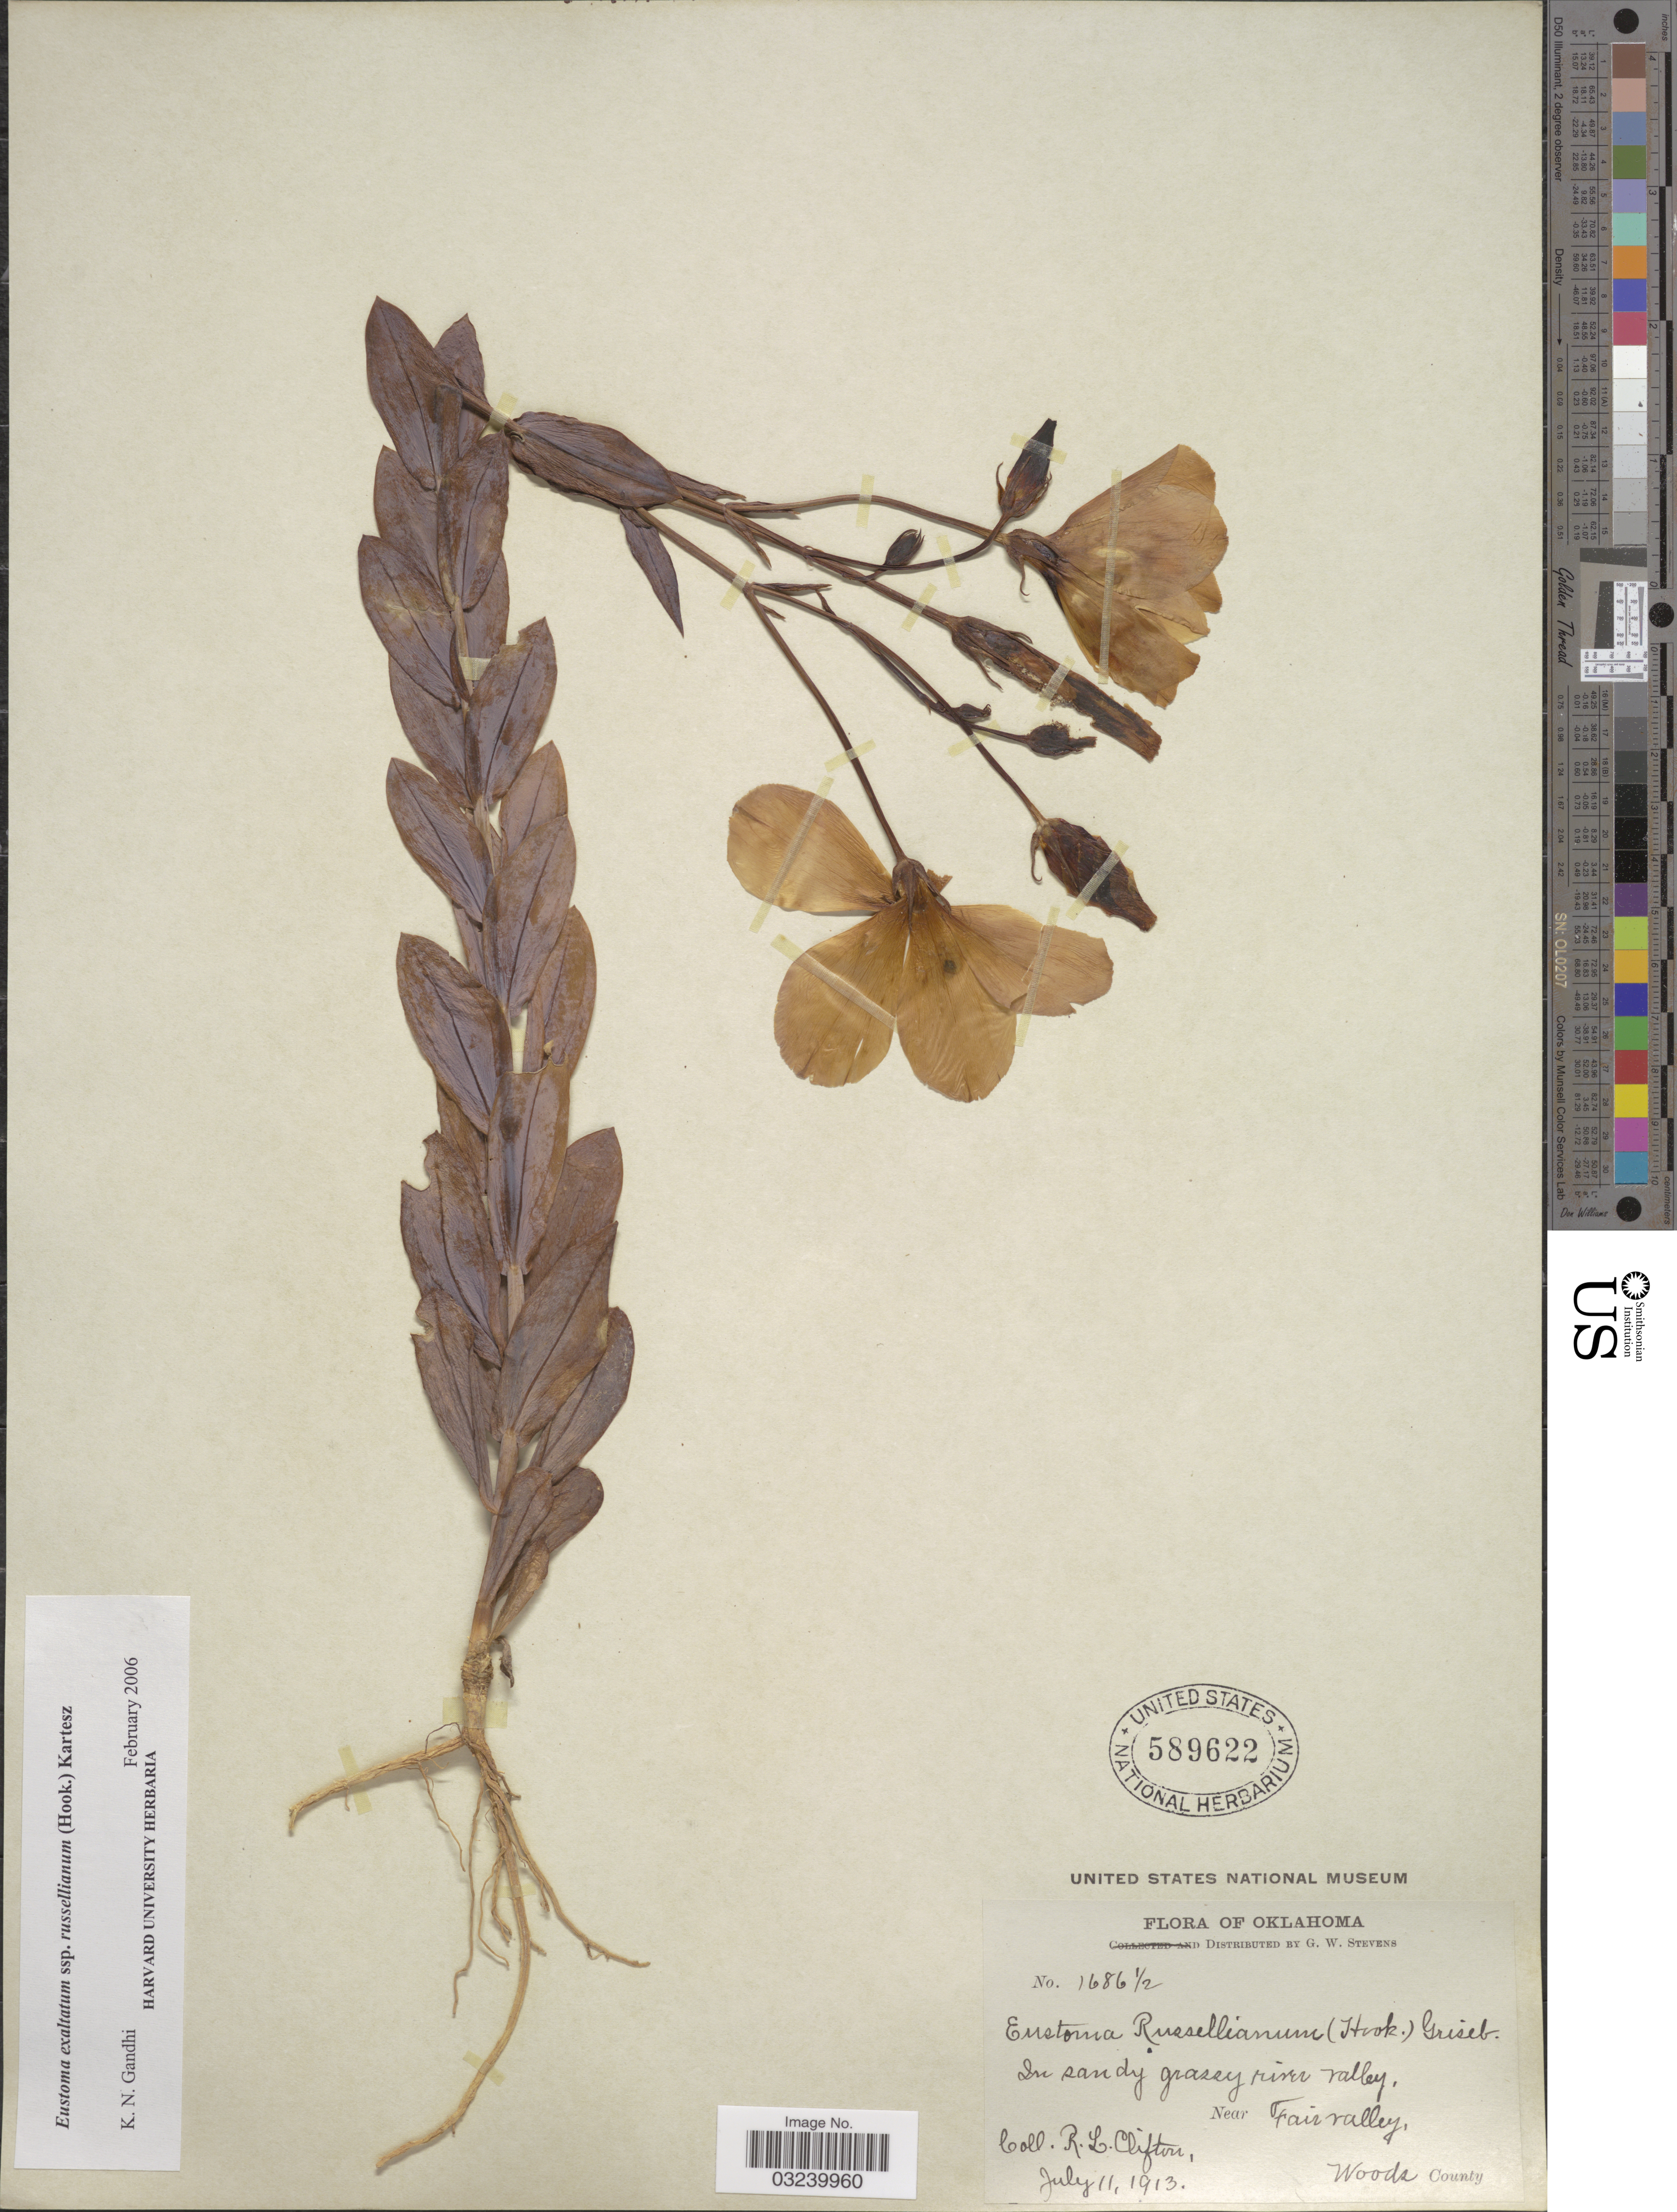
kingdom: Plantae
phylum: Tracheophyta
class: Magnoliopsida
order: Gentianales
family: Gentianaceae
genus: Eustoma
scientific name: Eustoma grandiflorum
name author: (Raf.) Shinners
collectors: R. Clifton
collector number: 1686½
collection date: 1913-07-11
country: United States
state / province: Oklahoma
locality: In sandy grassy river valley, near Fair valley, Woods County.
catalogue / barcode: US 589622